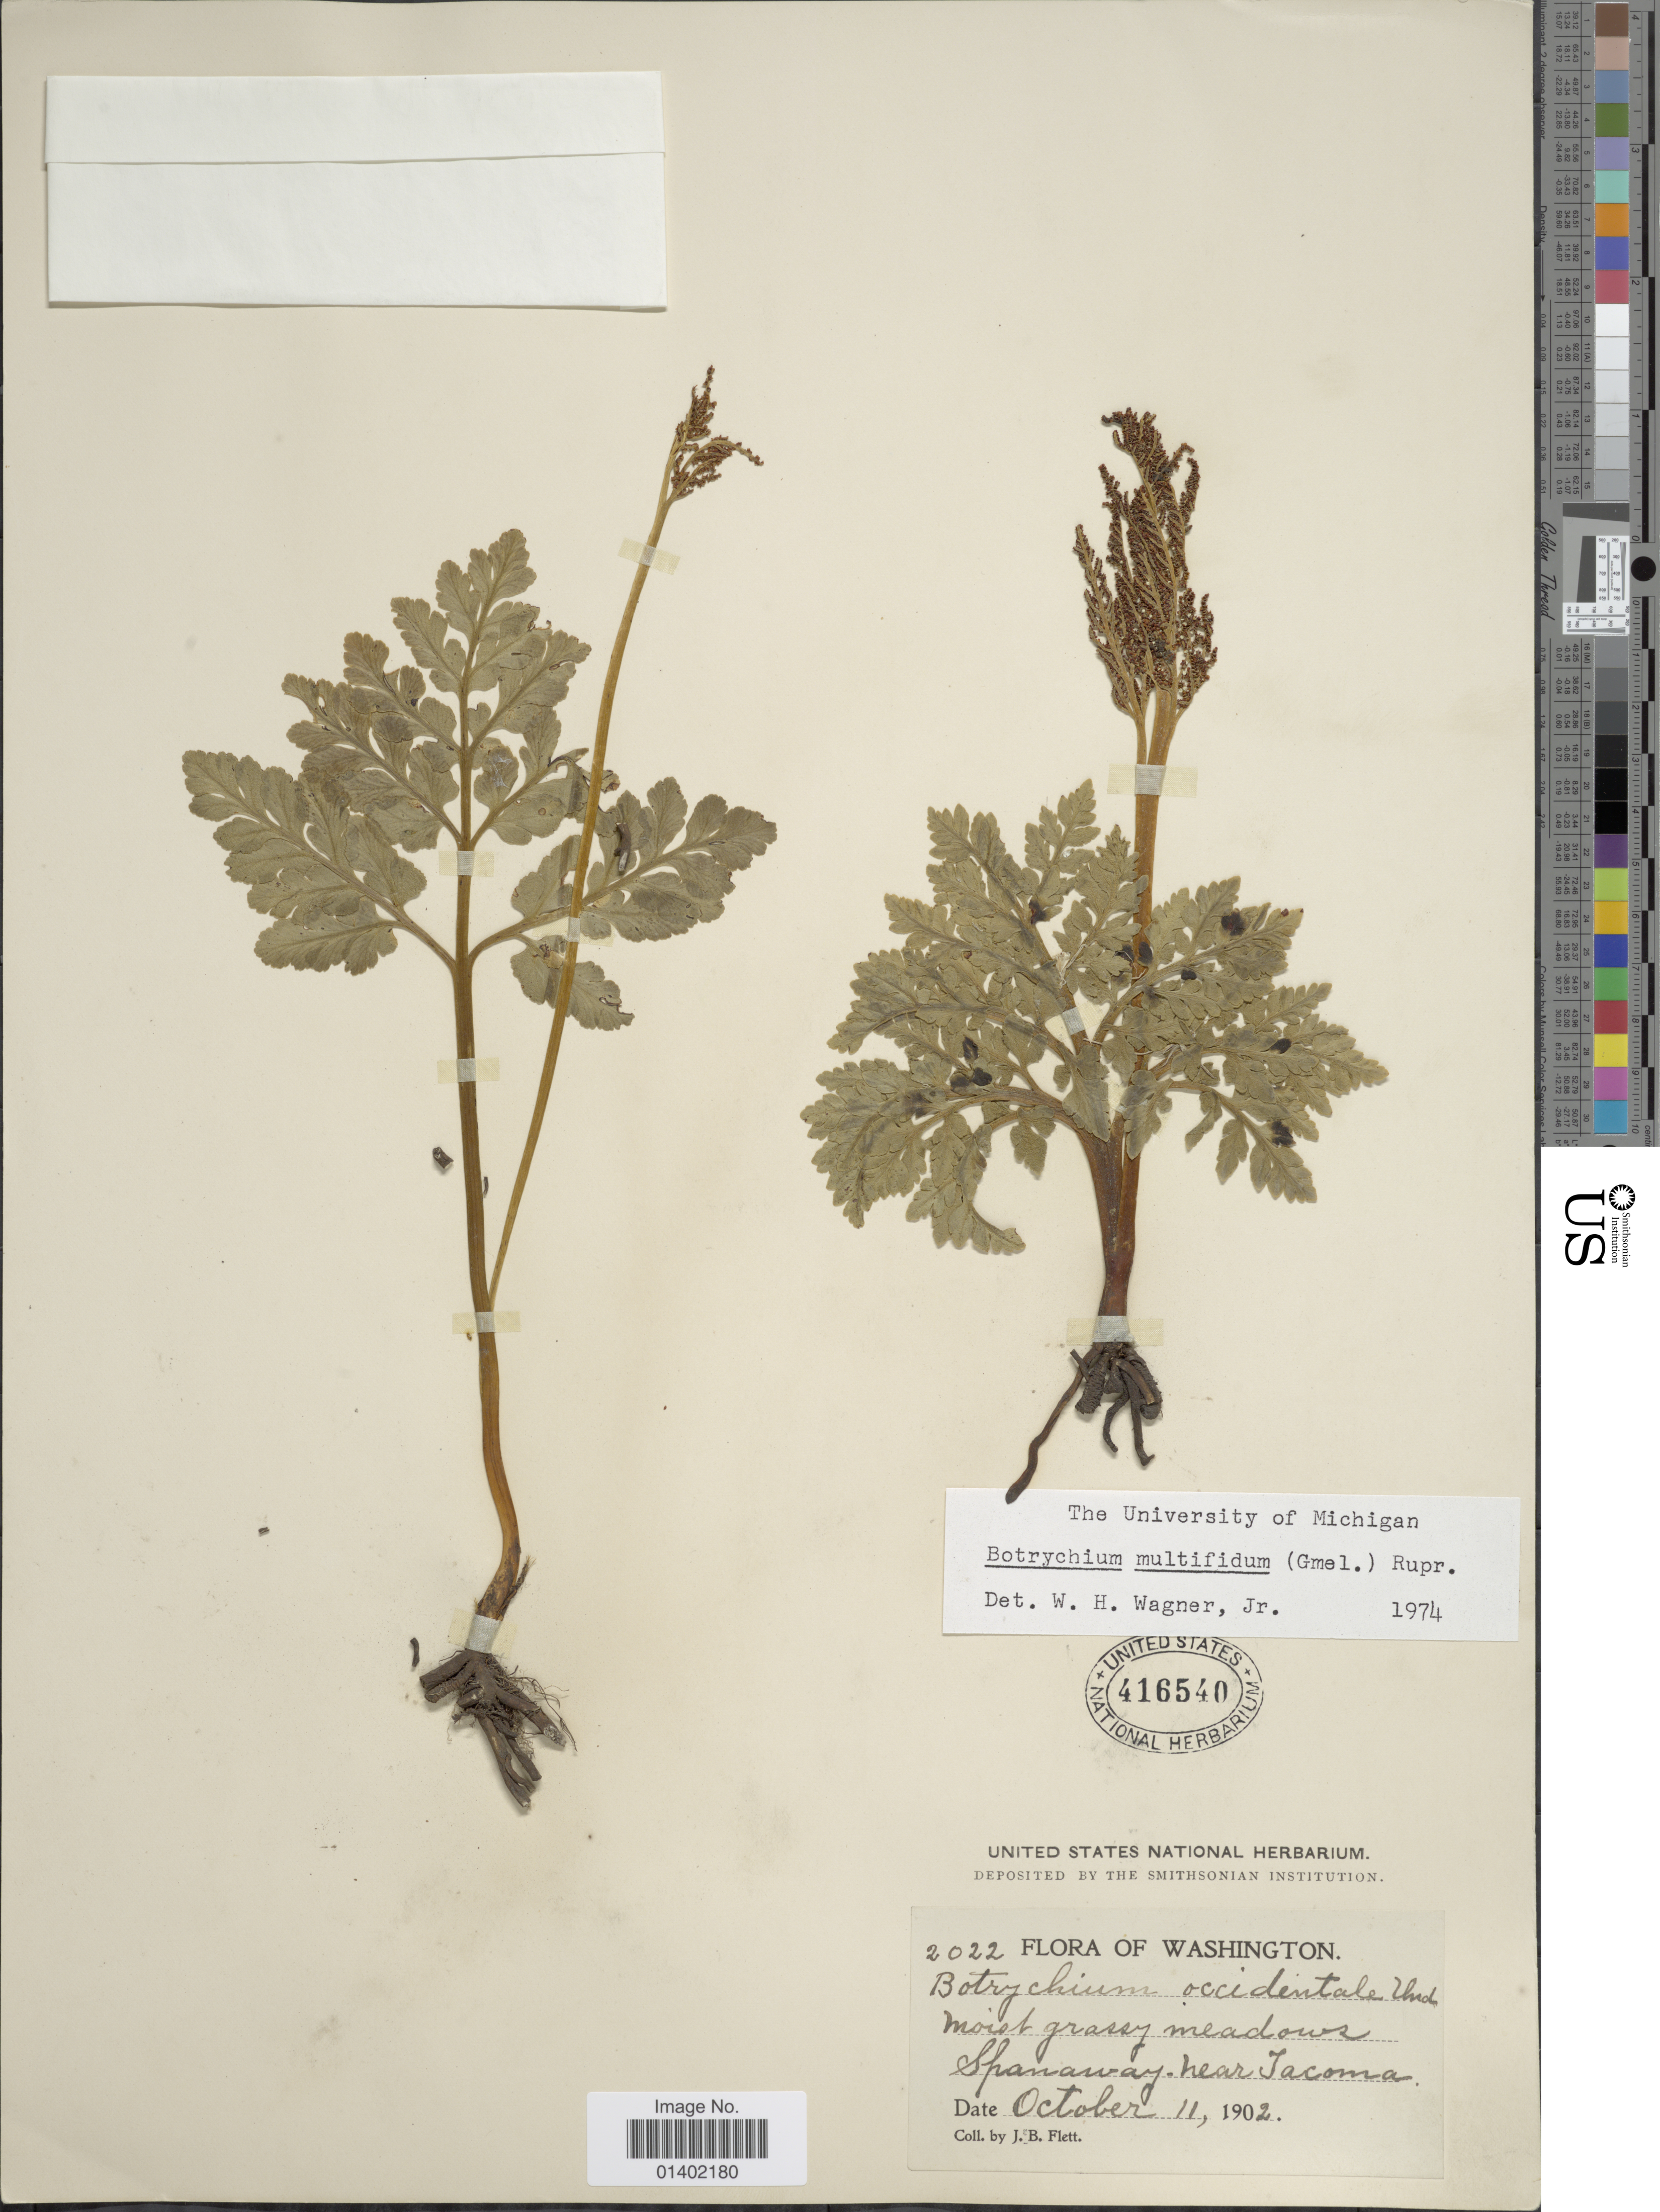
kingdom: Plantae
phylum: Tracheophyta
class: Polypodiopsida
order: Ophioglossales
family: Ophioglossaceae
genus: Botrychium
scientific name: Botrychium multifidum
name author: (J.F. Gmel.) Rupr.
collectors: J. Flett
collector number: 2022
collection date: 1902-10-11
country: United States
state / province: Washington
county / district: Pierce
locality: Flora of Washington, Spanaway, near Tacoma,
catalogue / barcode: US 416540